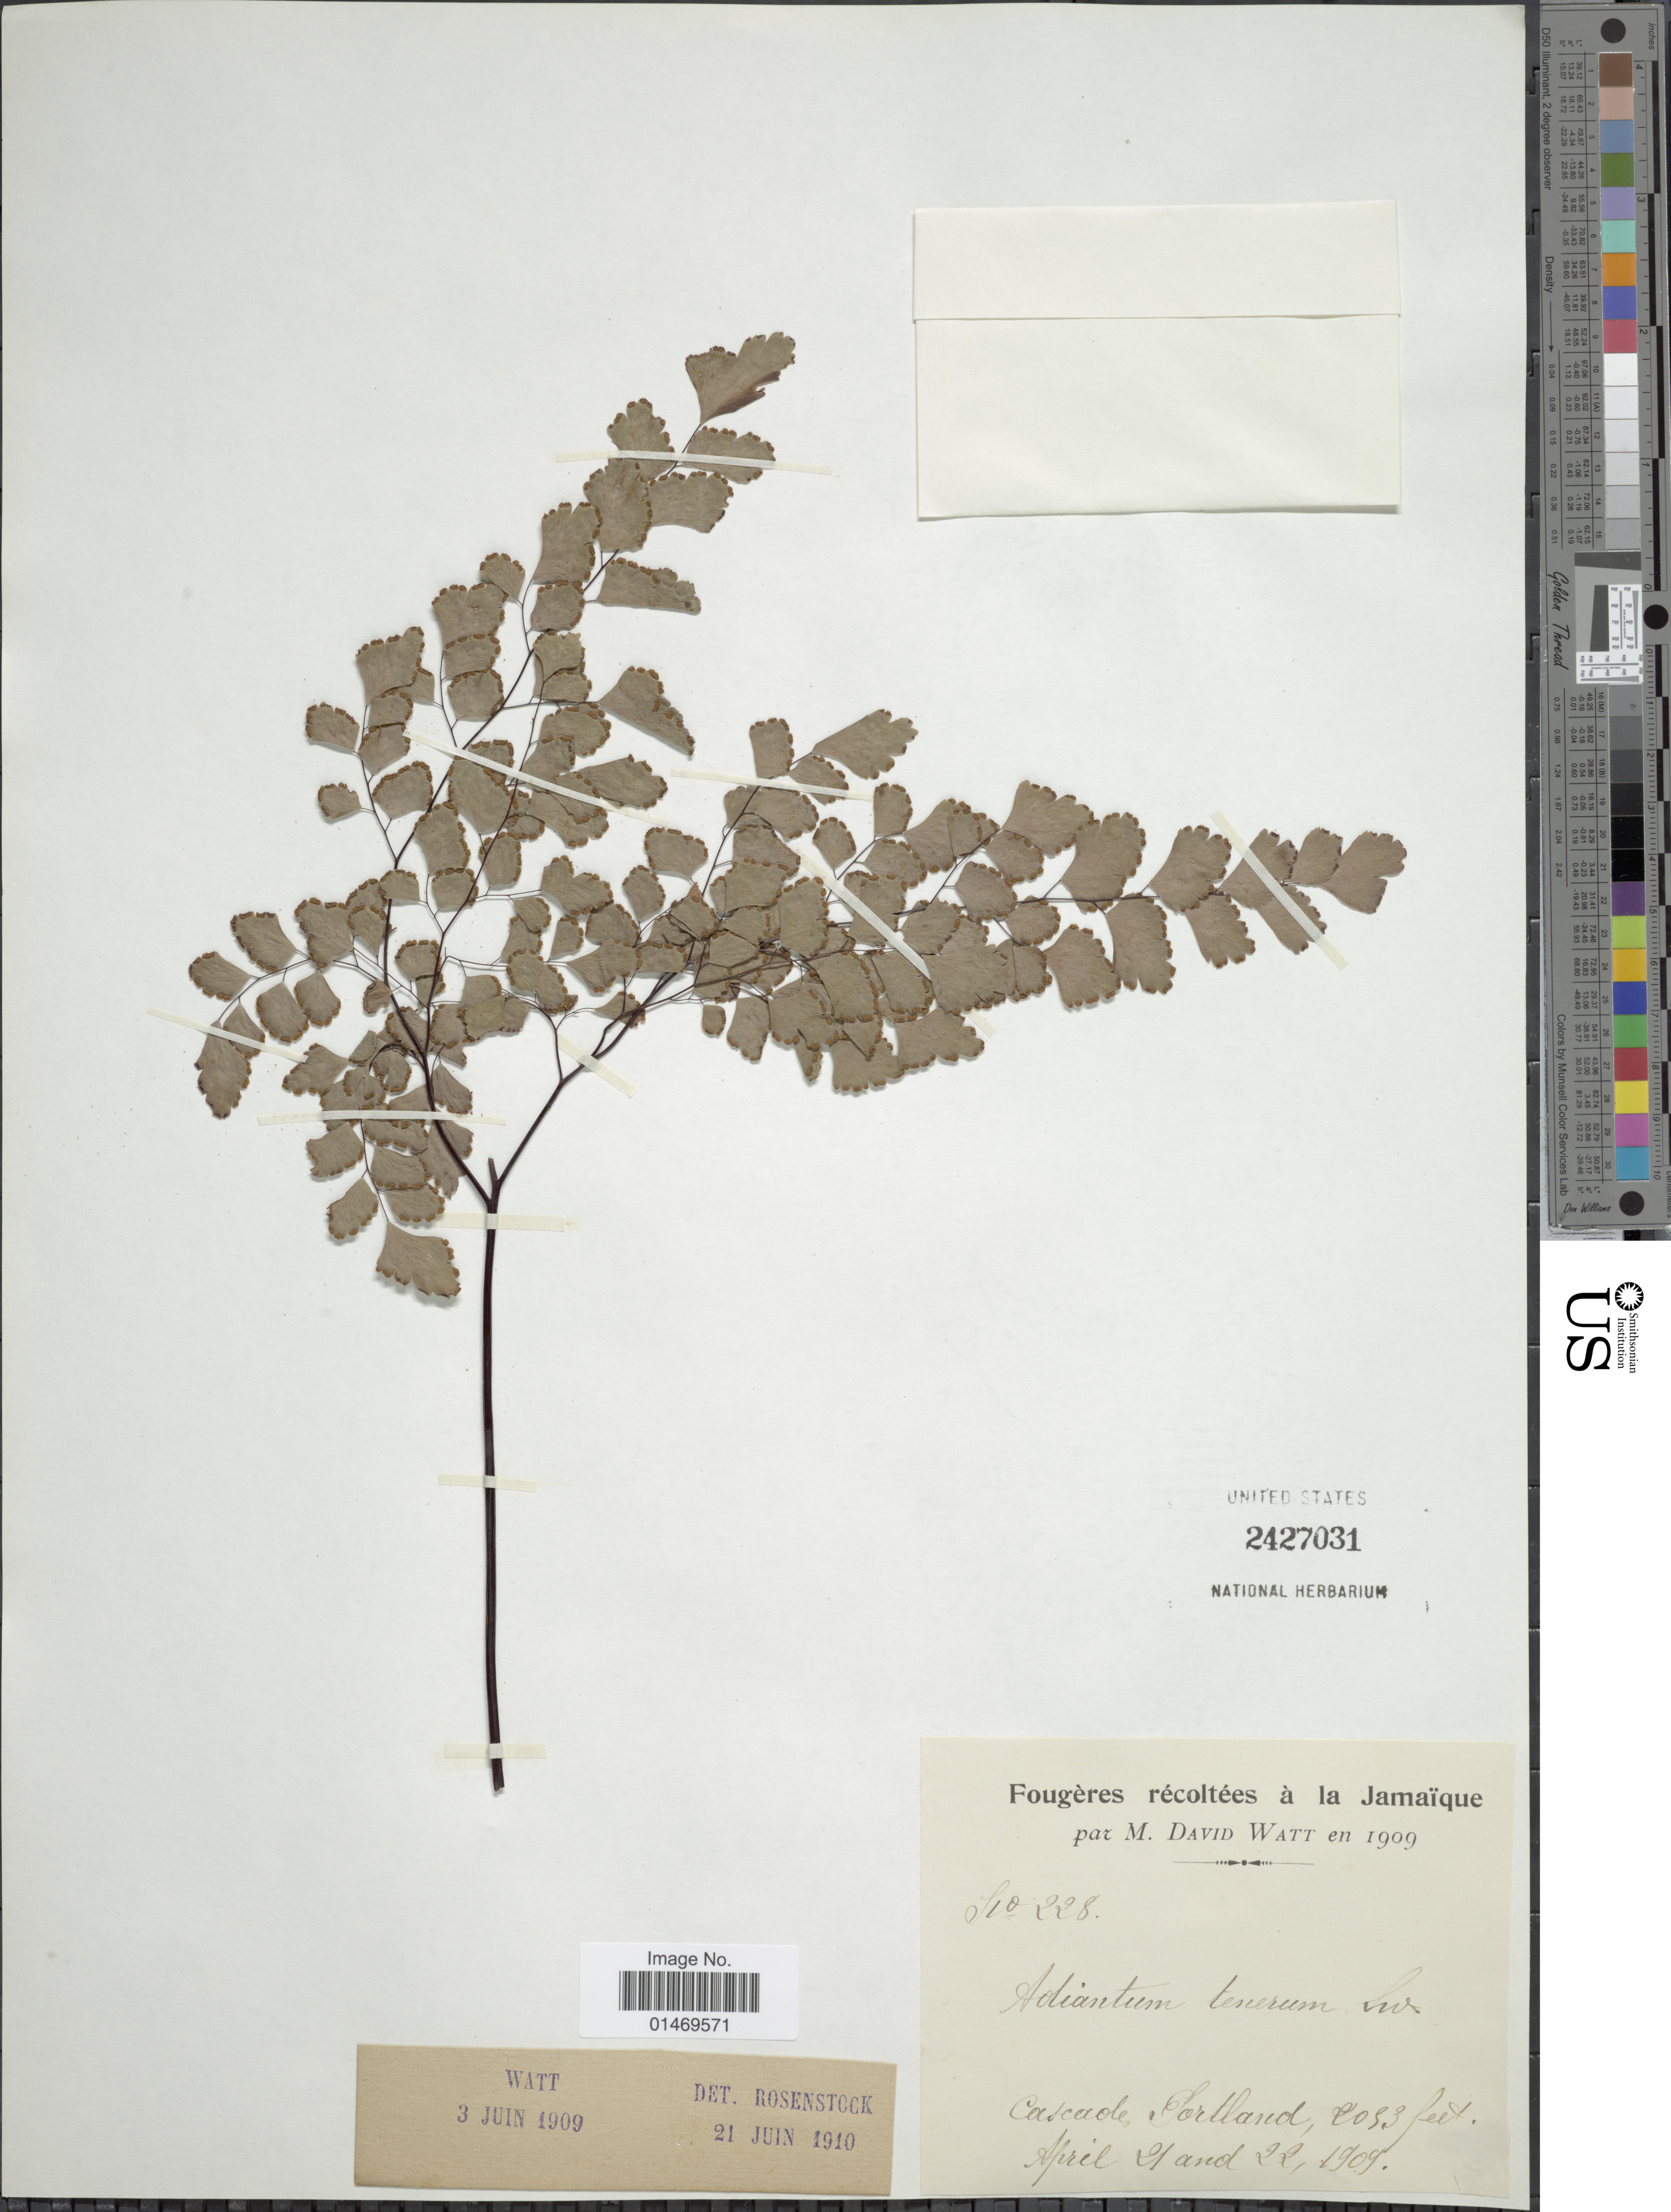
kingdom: Plantae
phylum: Tracheophyta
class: Polypodiopsida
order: Polypodiales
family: Pteridaceae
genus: Adiantum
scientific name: Adiantum tenerum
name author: Sw.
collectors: D. A. P. Watt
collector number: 228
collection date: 1909-03-21/1909-03-22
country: Jamaica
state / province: Portland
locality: Cascade Portland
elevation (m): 620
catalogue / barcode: US 2427031